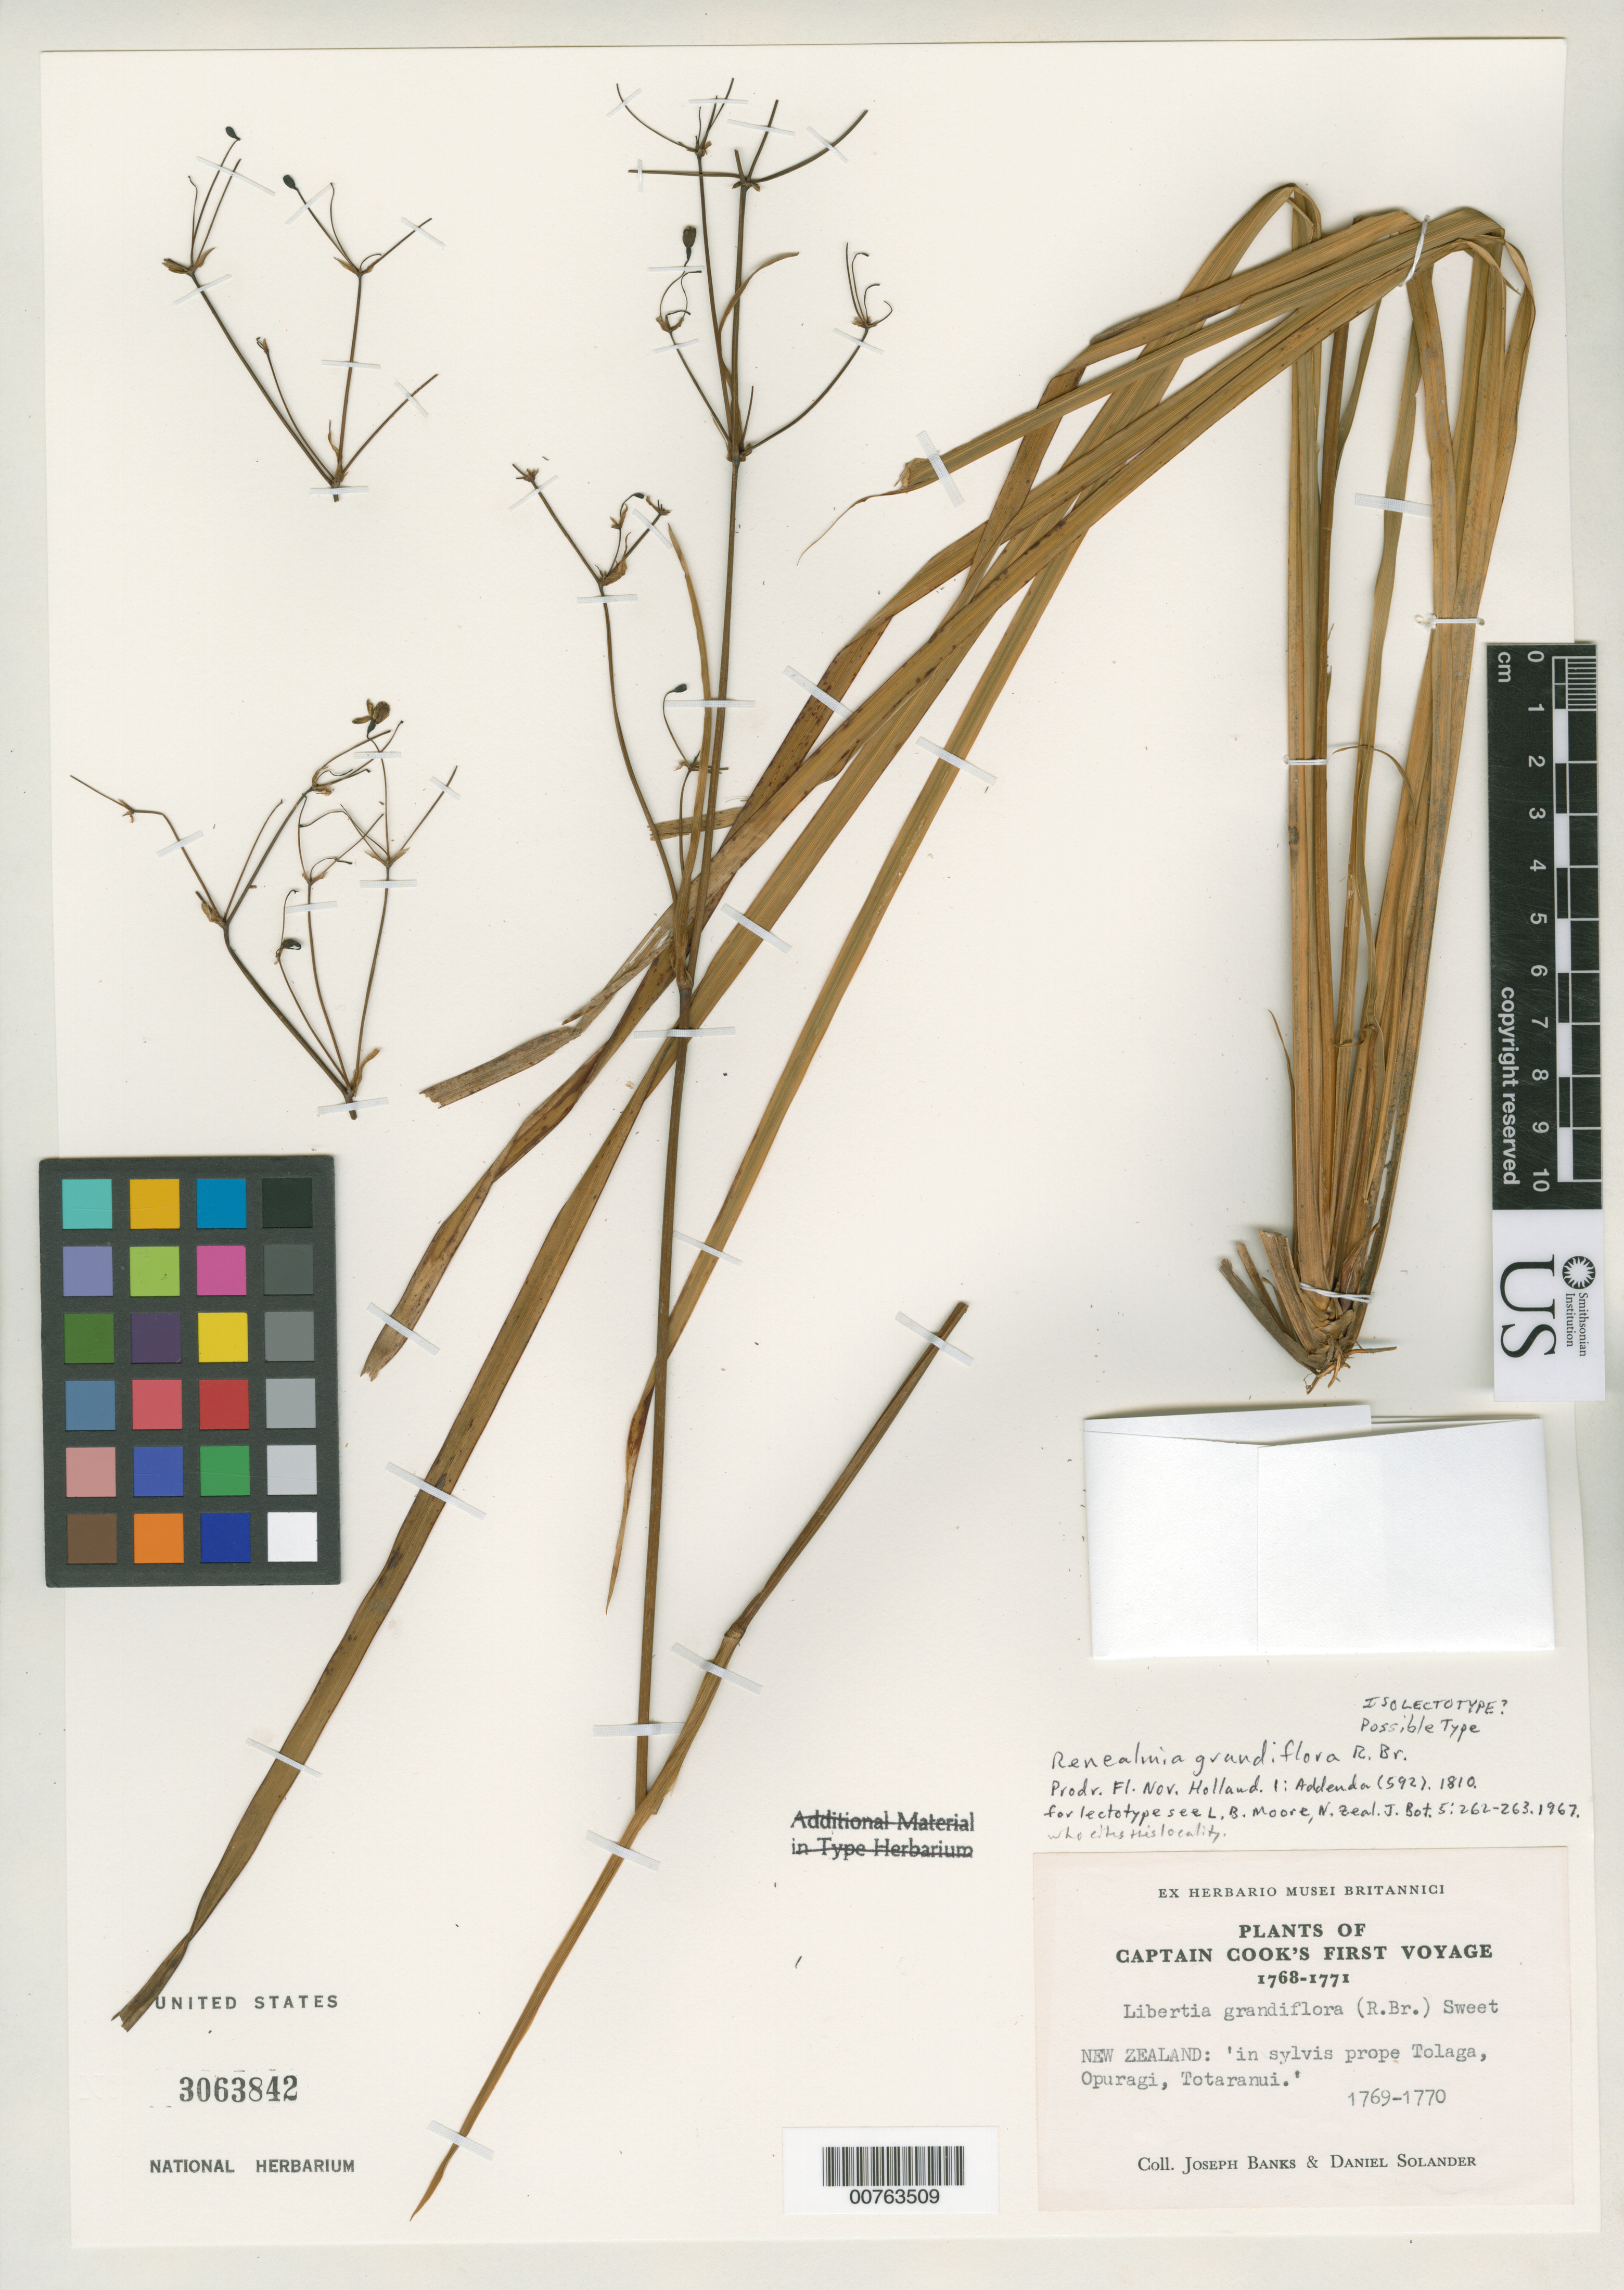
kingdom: Plantae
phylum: Tracheophyta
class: Liliopsida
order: Zingiberales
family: Zingiberaceae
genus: Renealmia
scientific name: Renealmia grandiflora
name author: R. Br.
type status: Possible Isolectotype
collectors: J. Banks & D. C. Solander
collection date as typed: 1769 to -- --- 1770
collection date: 1769/1770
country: New Zealand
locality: In sylvis prope Tolaga, Opuragi, Totaranui.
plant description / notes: Plants of Captain Cook's First Voyage 1768-1771.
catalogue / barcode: US 3063842